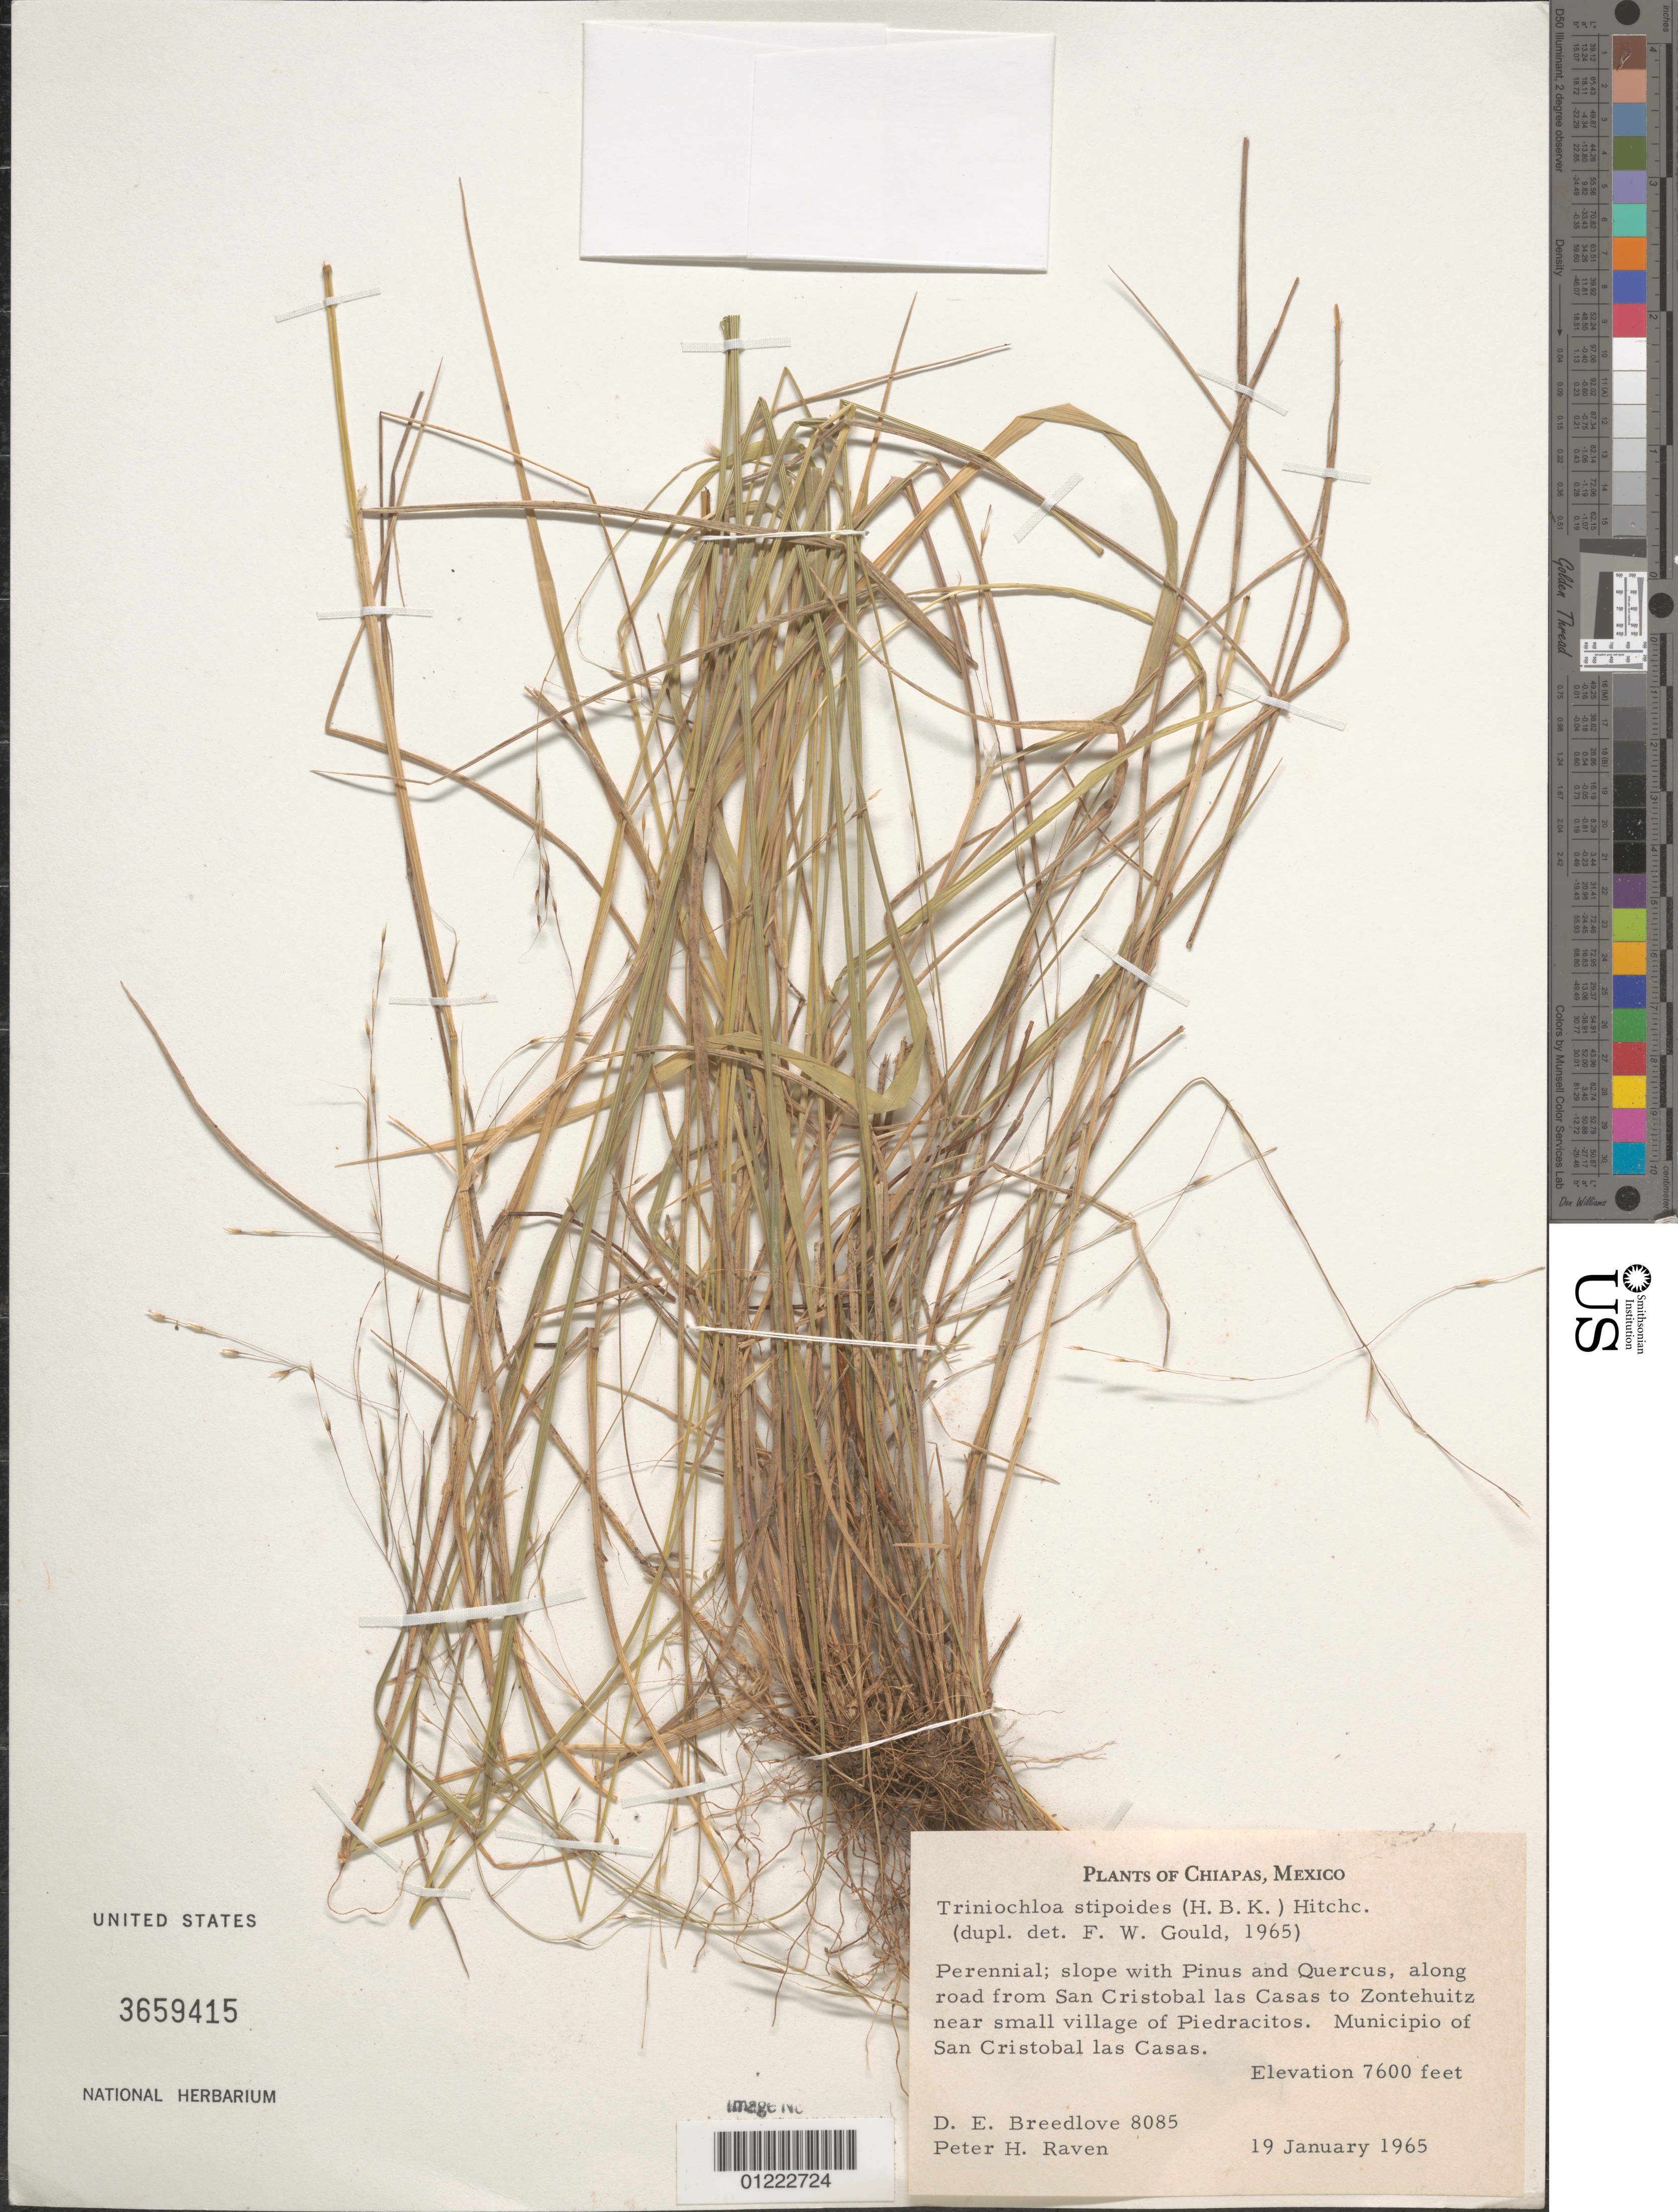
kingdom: Plantae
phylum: Tracheophyta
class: Liliopsida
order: Poales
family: Poaceae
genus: Triniochloa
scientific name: Triniochloa stipoides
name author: (Kunth) Hitchc.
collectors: D. E. Breedlove & P. H. Raven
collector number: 8085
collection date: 1965-01-19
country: Mexico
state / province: Chiapas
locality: along road from San Cristobal las Casas to Zontehuitz near small village of Piedracitos. Municipio of San Cristobal las Casas.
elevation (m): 2316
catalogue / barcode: US 3659415